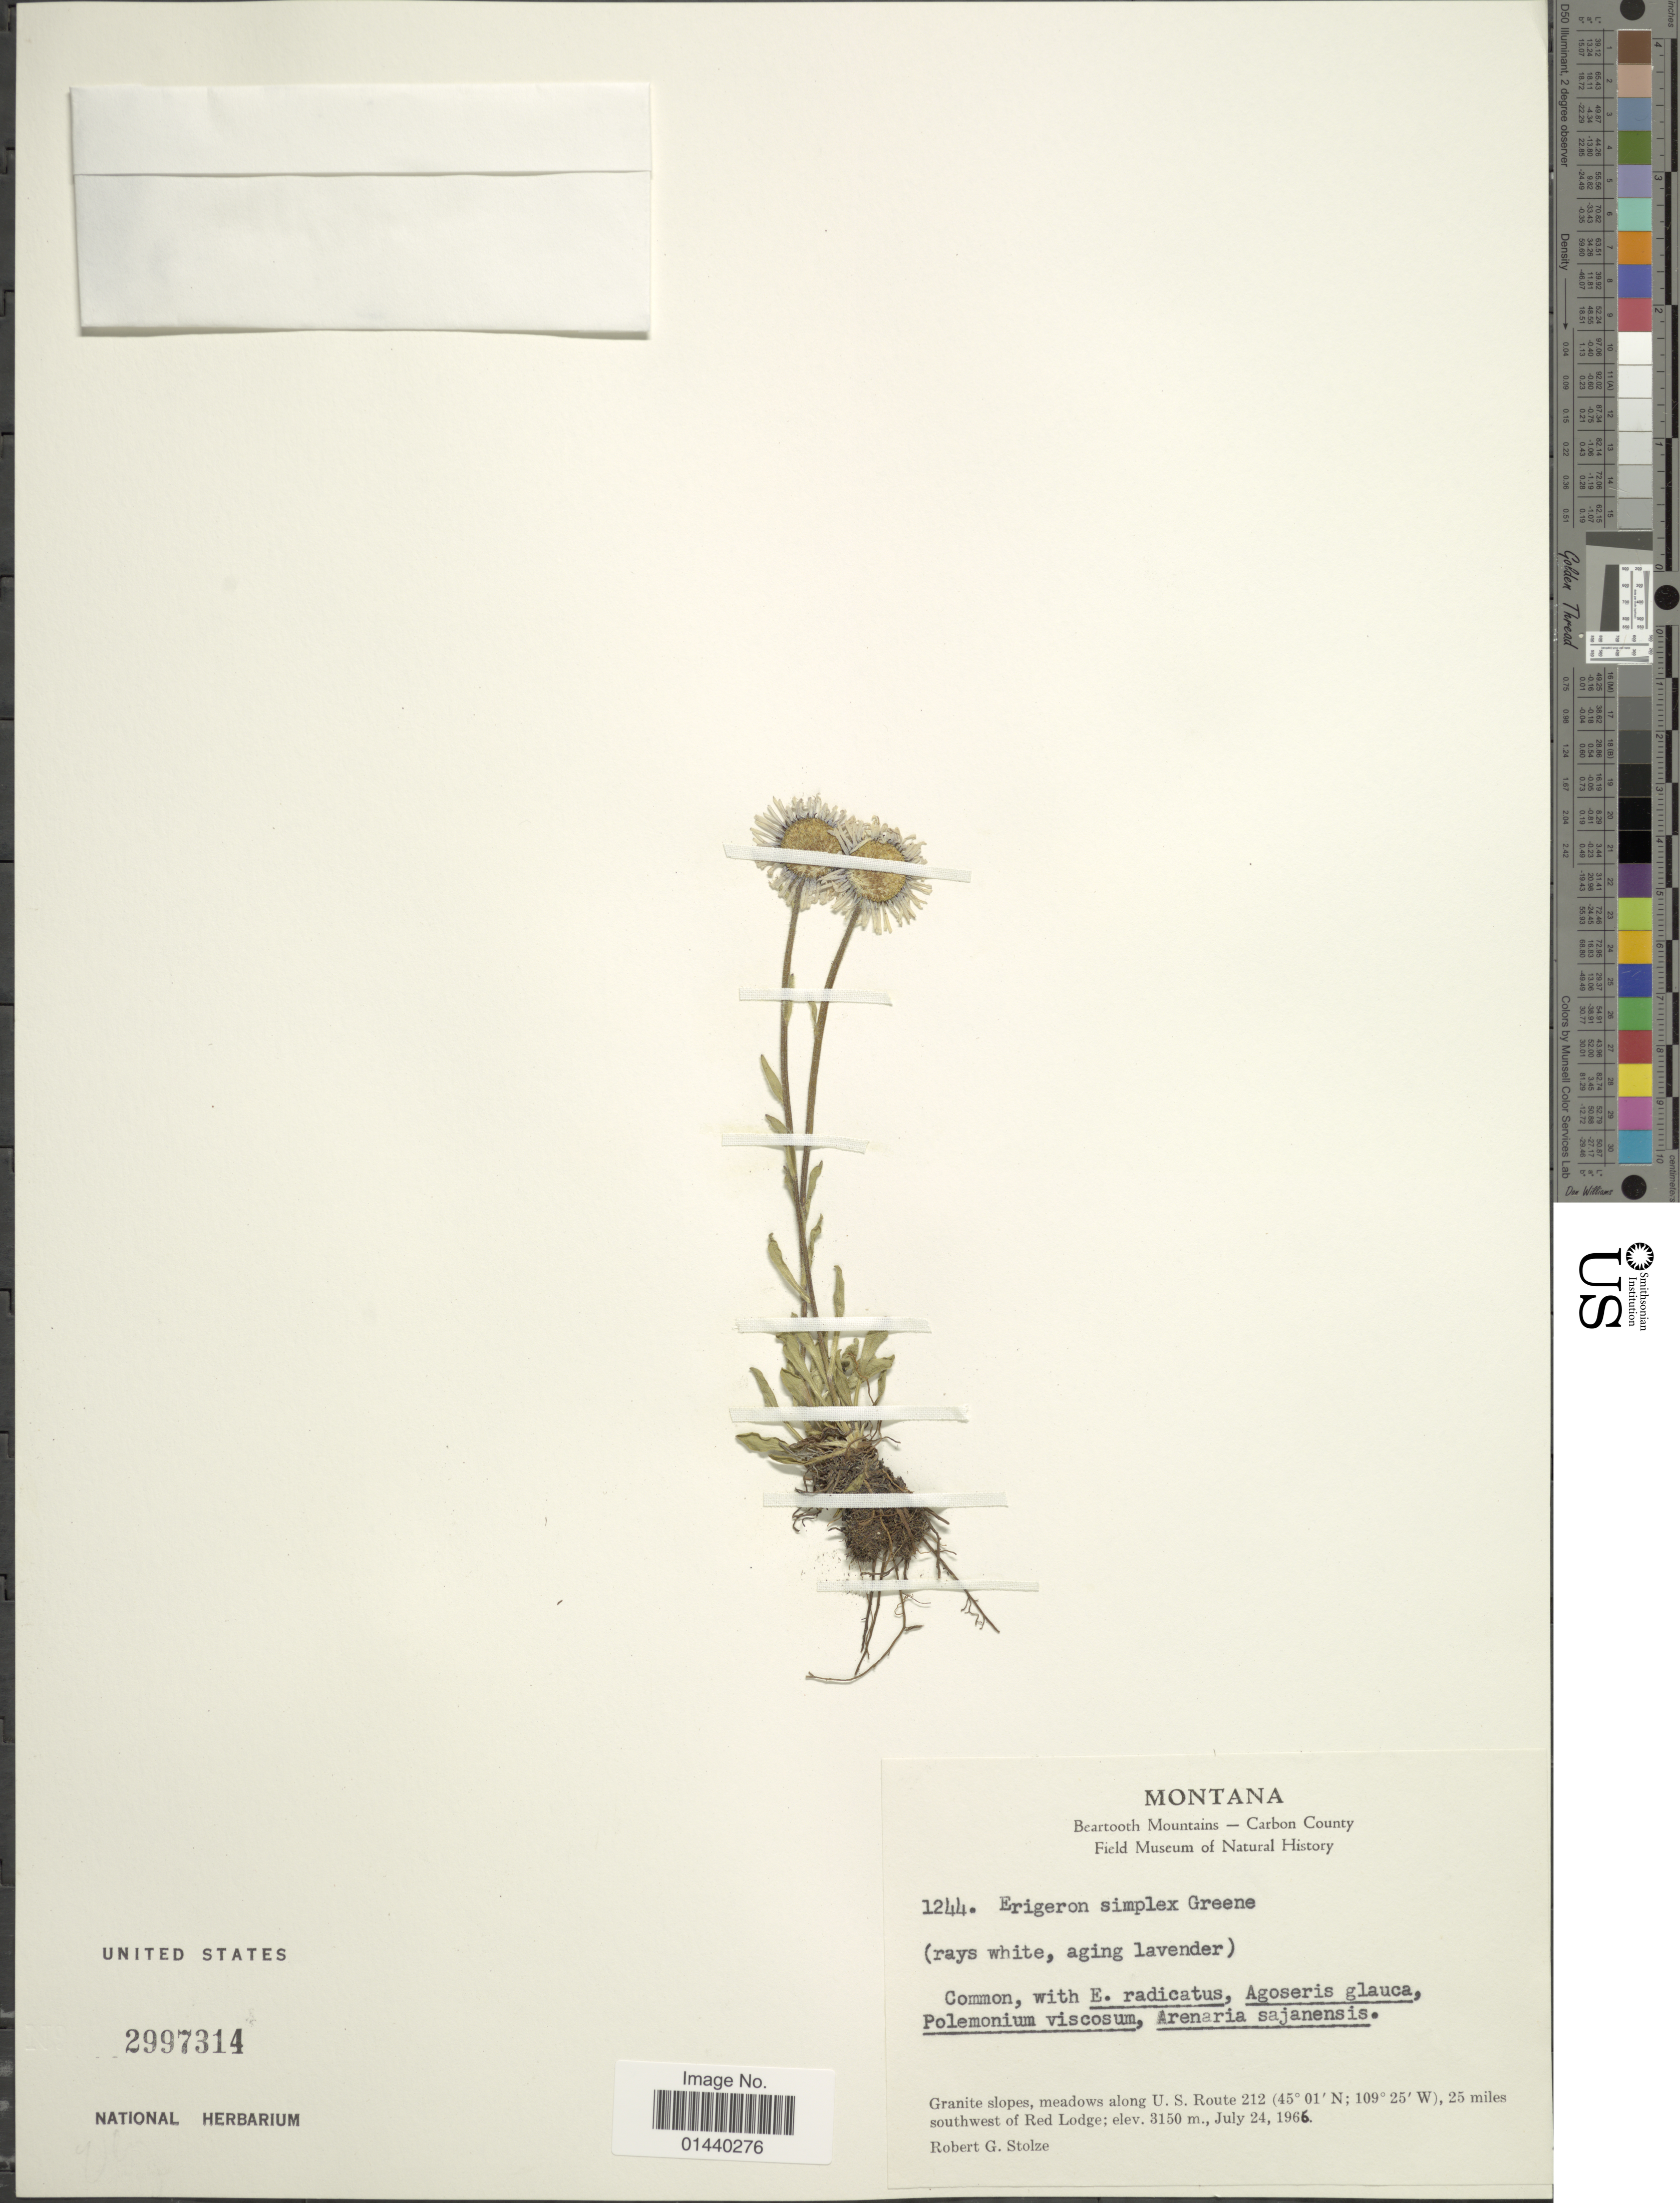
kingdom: Plantae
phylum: Tracheophyta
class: Magnoliopsida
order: Asterales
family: Asteraceae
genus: Erigeron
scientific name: Erigeron simplex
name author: Greene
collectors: R. G. Stolze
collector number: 1244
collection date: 1965-07-24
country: United States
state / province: Montana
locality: Granite slopes, meadows along U.S. Route 212, 25 miles southwest of Red Lodge.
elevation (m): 3150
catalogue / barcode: US 2997314